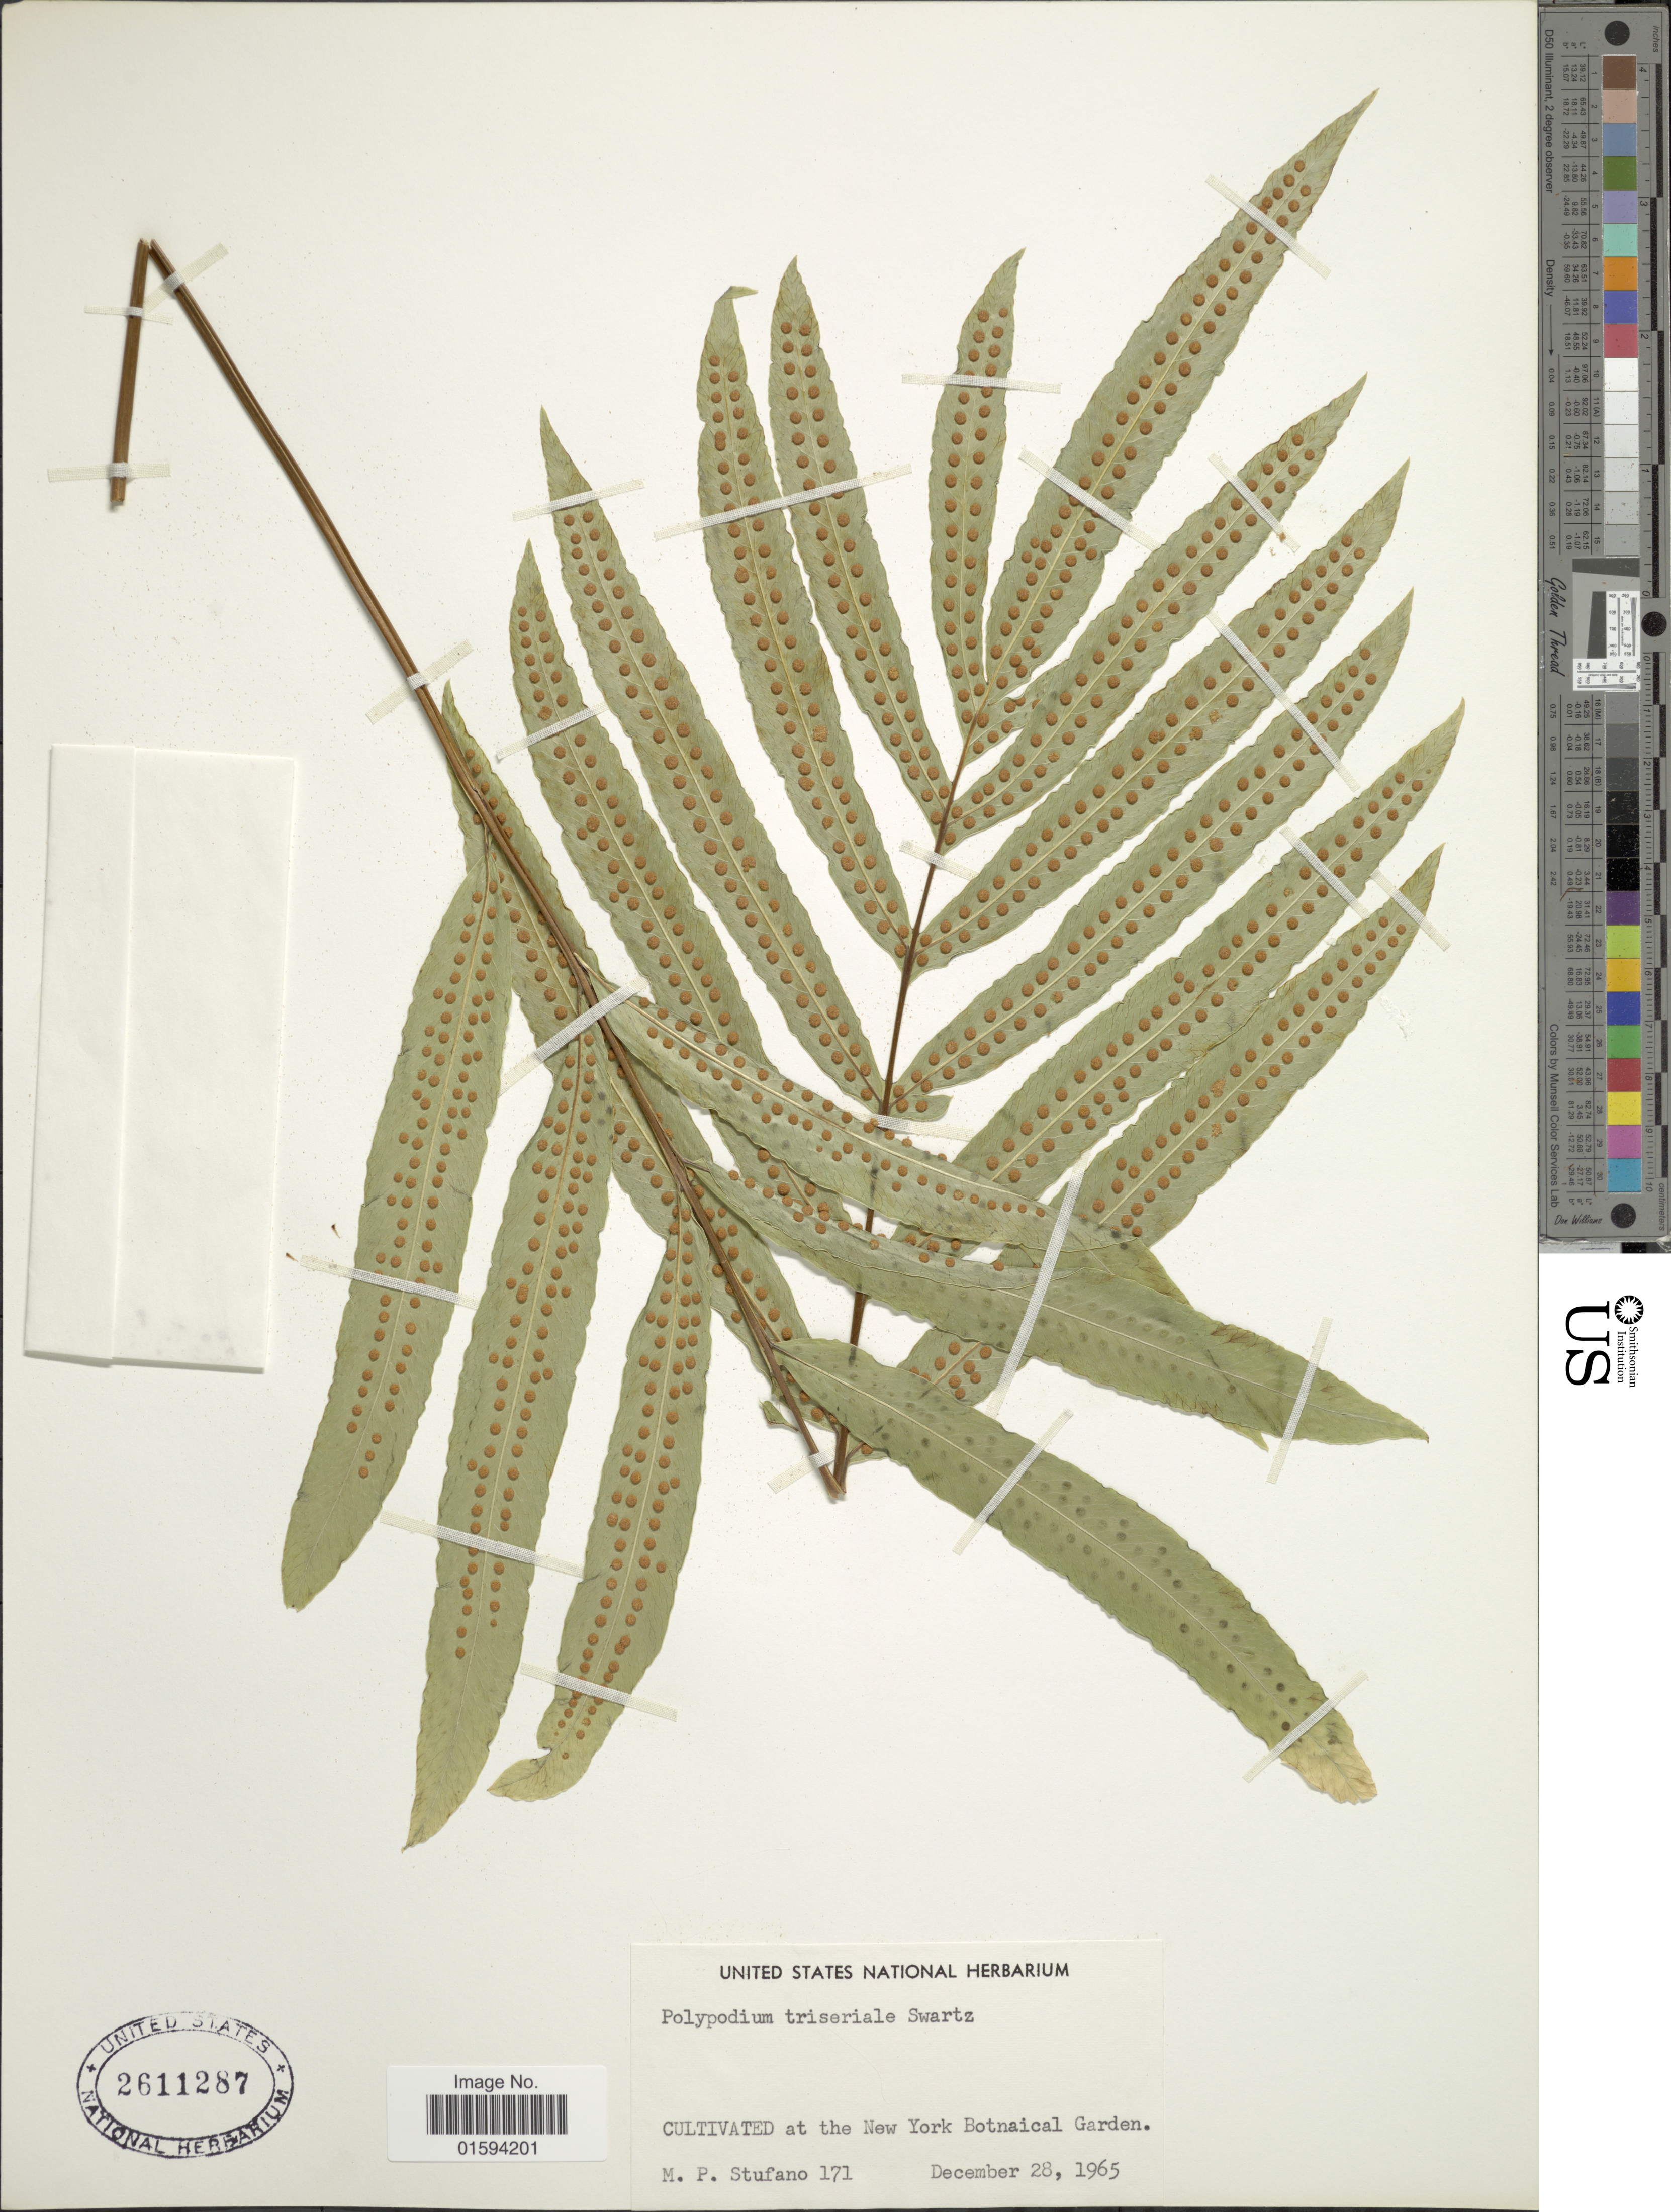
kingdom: Plantae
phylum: Tracheophyta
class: Polypodiopsida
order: Polypodiales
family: Polypodiaceae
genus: Polypodium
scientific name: Polypodium triseriale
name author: Sw.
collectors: M. Stufano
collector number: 171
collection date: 1965-12-28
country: United States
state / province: New York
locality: New York Botanical Garden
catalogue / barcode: US 2611287